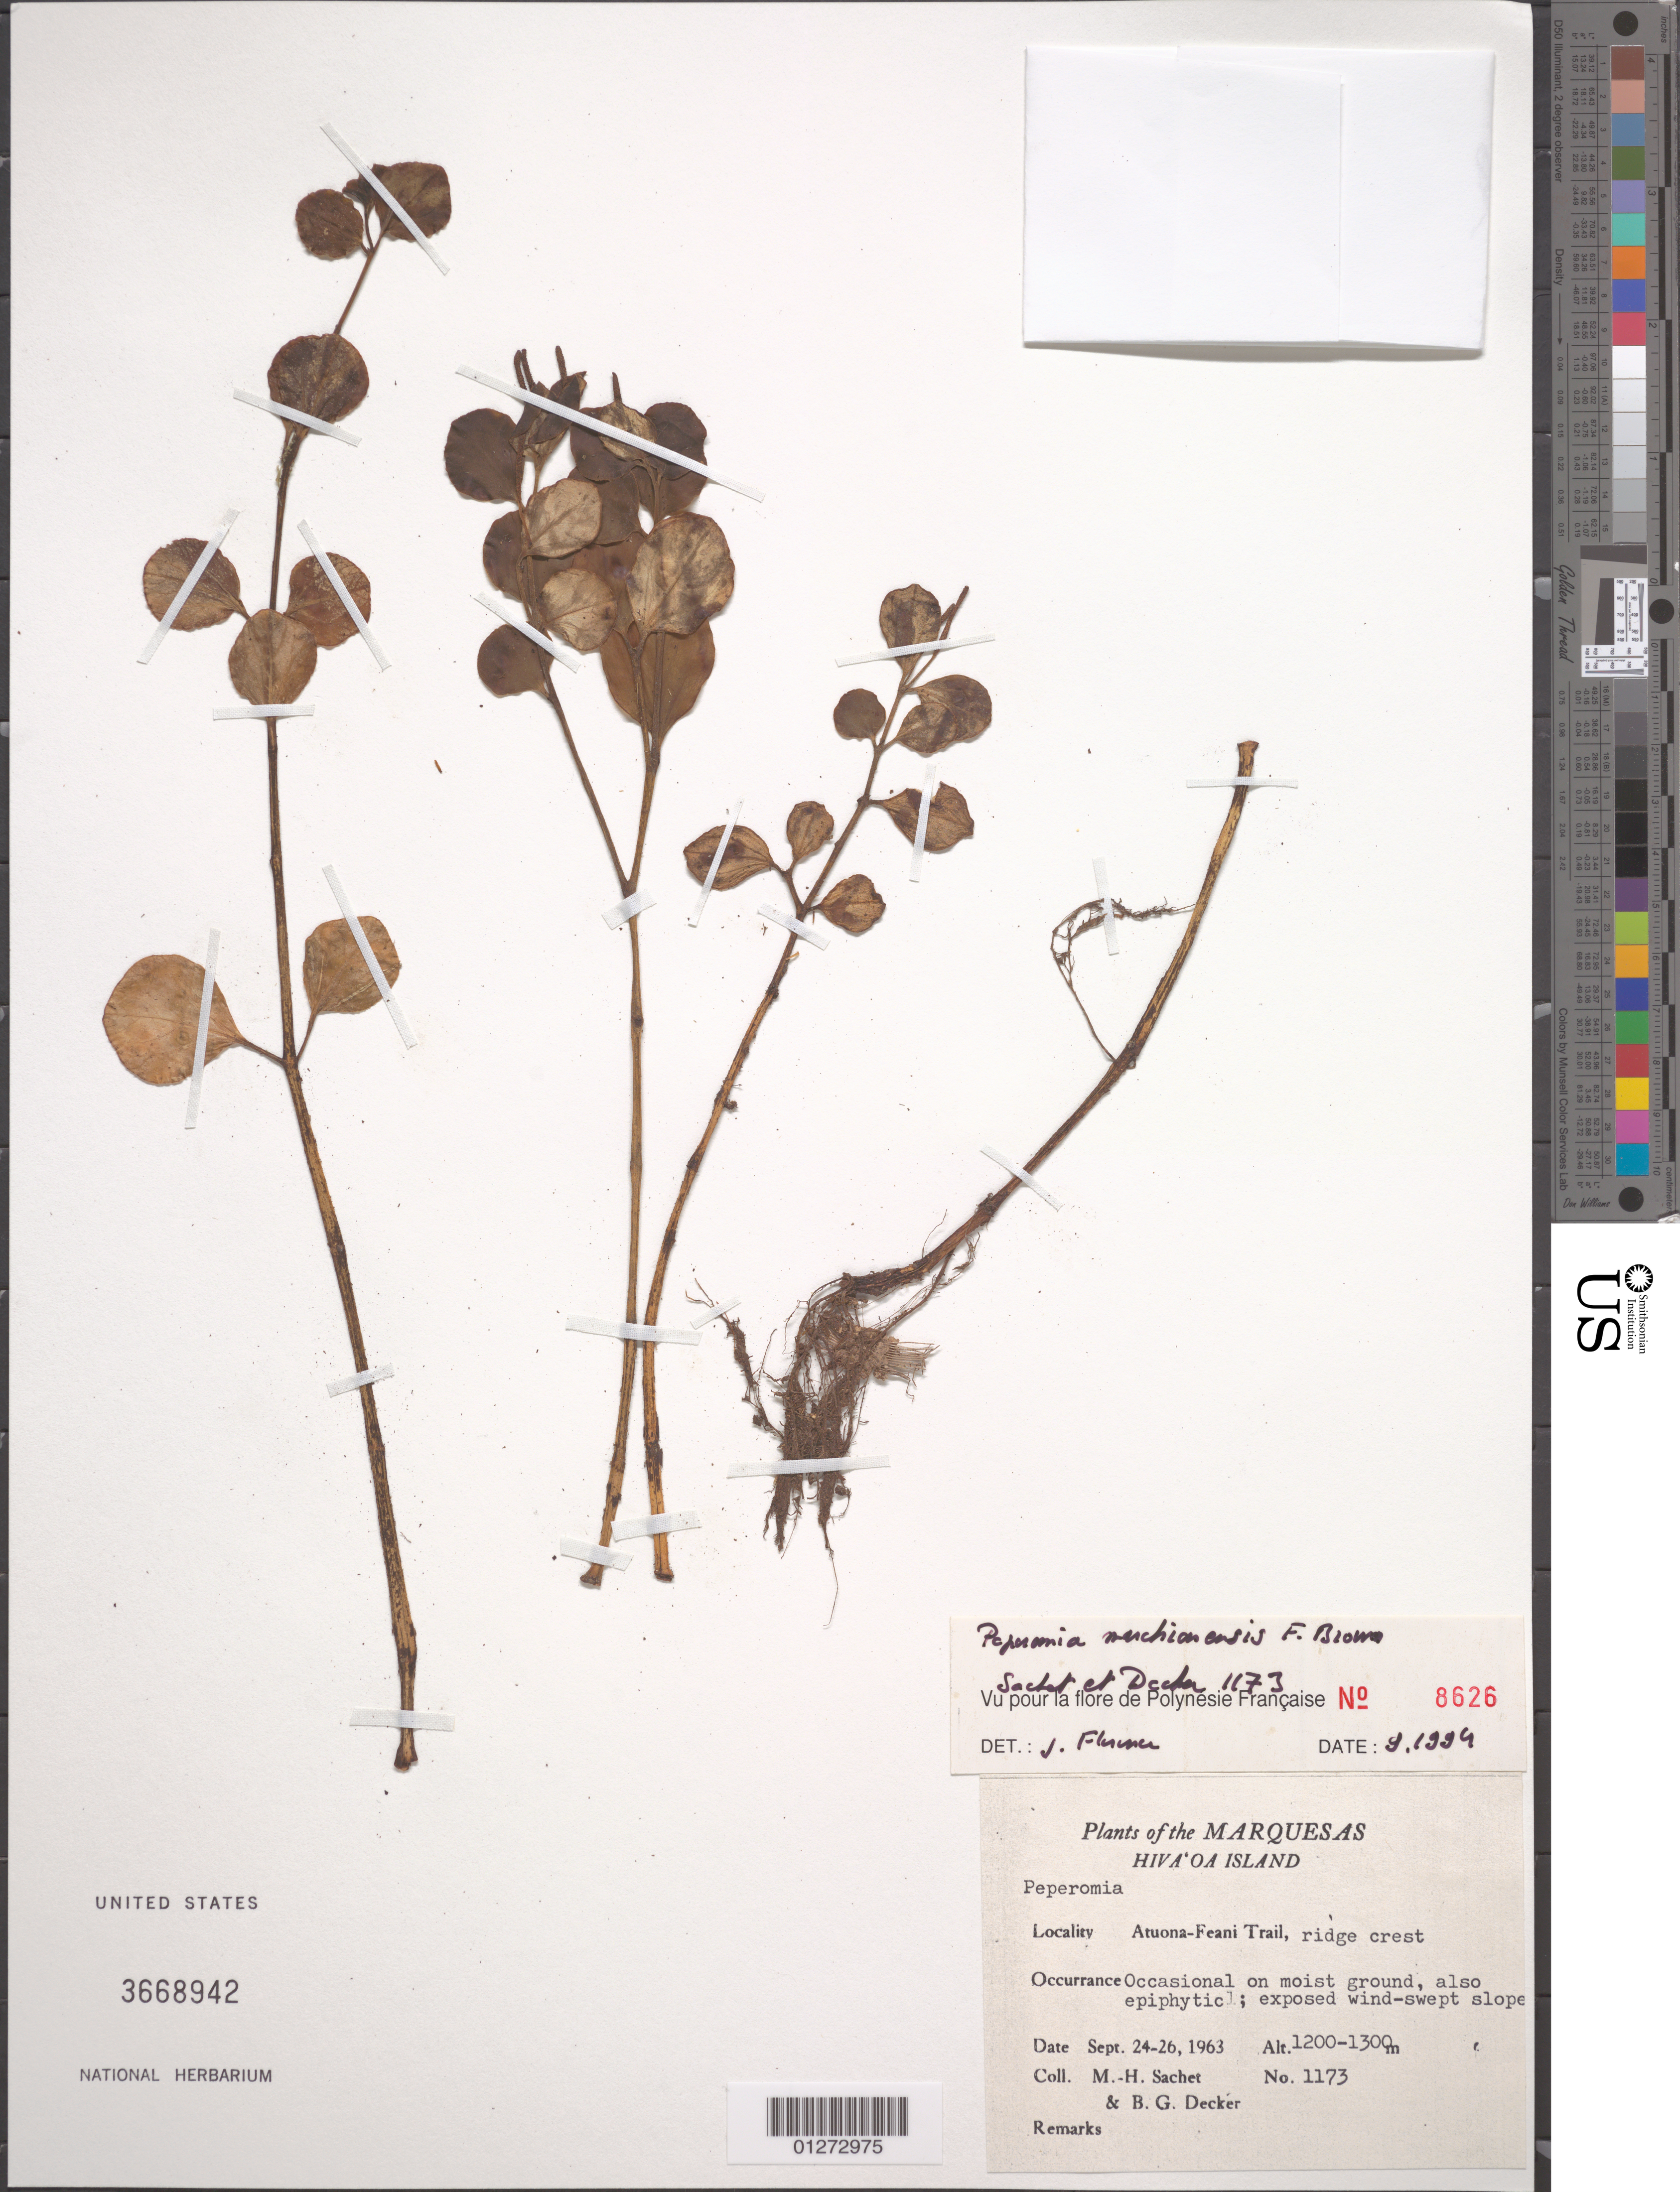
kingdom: Plantae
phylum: Tracheophyta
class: Magnoliopsida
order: Piperales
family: Piperaceae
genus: Peperomia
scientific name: Peperomia marchionensis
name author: F. Br.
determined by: Florence, J.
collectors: M.-H. Sachet & B. G. Decker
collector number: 1173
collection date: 1963-09-24/1963-09-26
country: French Polynesia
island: Hiva Oa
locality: Atuona-Feani Trail, ridge crest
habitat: exposed wind-swept slope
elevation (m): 1200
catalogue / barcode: US 3668942